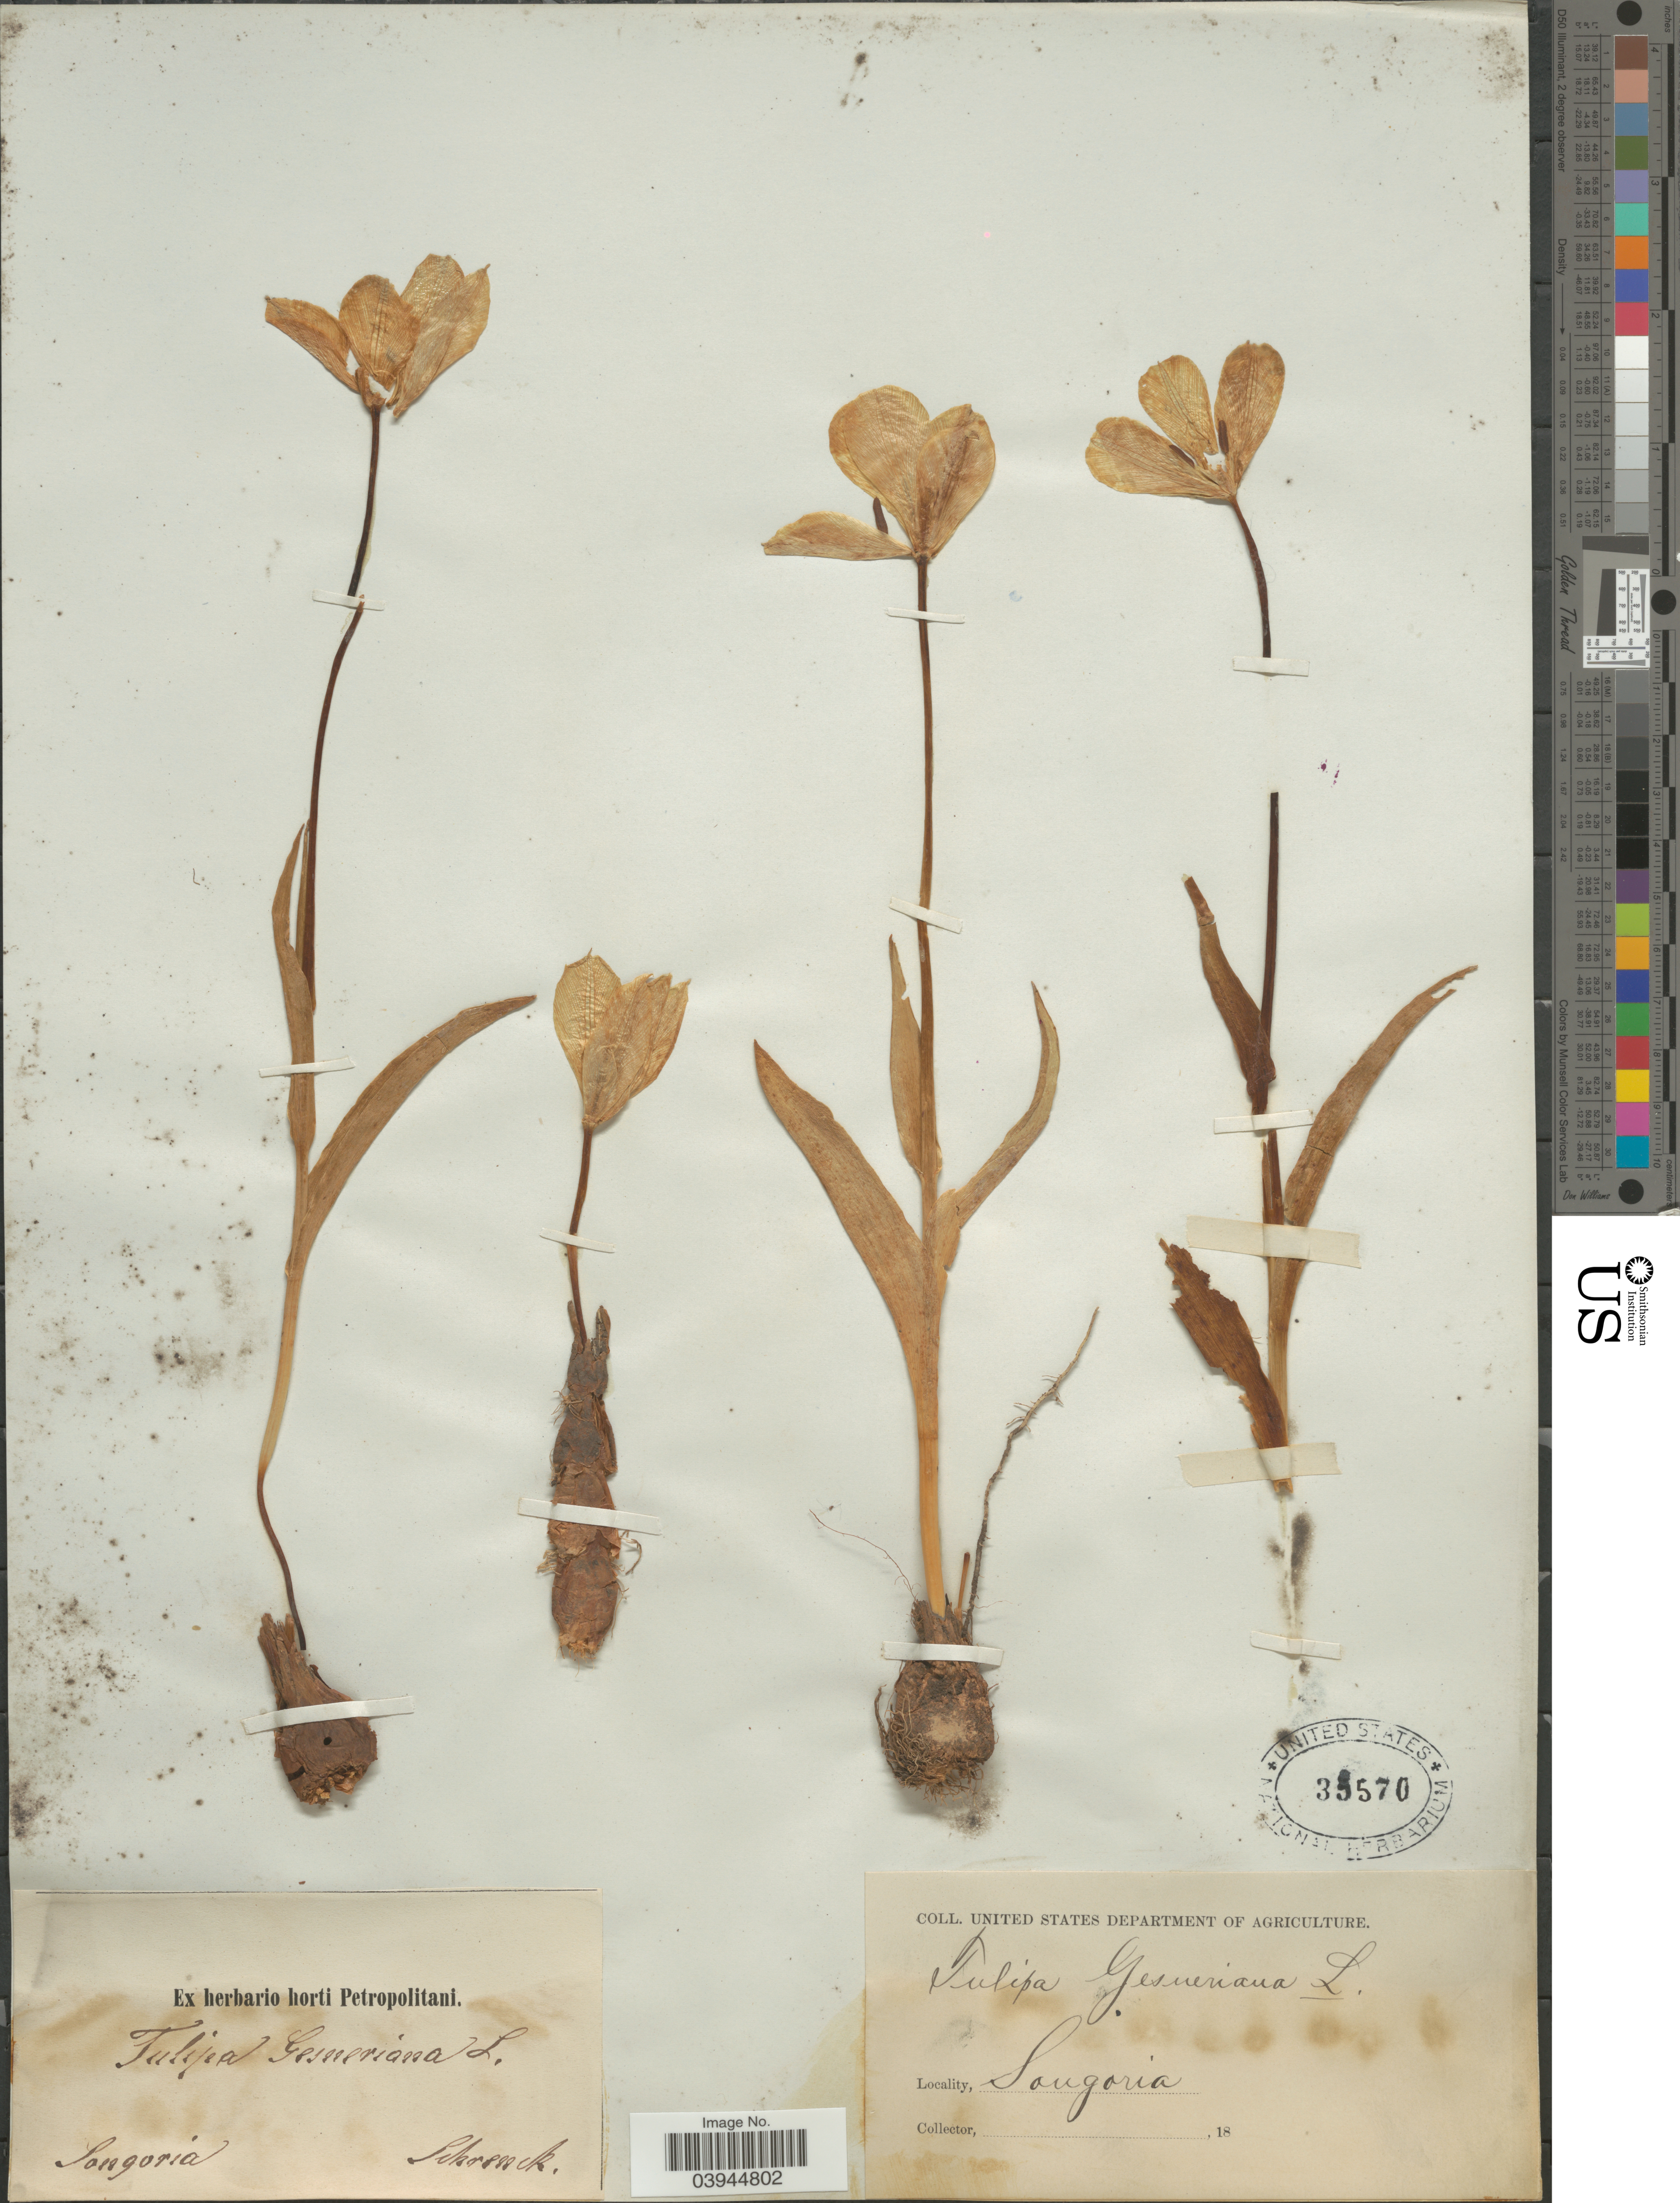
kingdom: Plantae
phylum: Tracheophyta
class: Liliopsida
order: Liliales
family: Liliaceae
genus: Tulipa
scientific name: Tulipa gesneriana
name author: L.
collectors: -- Schrenck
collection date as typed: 18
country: China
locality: Songoria.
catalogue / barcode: US 35570